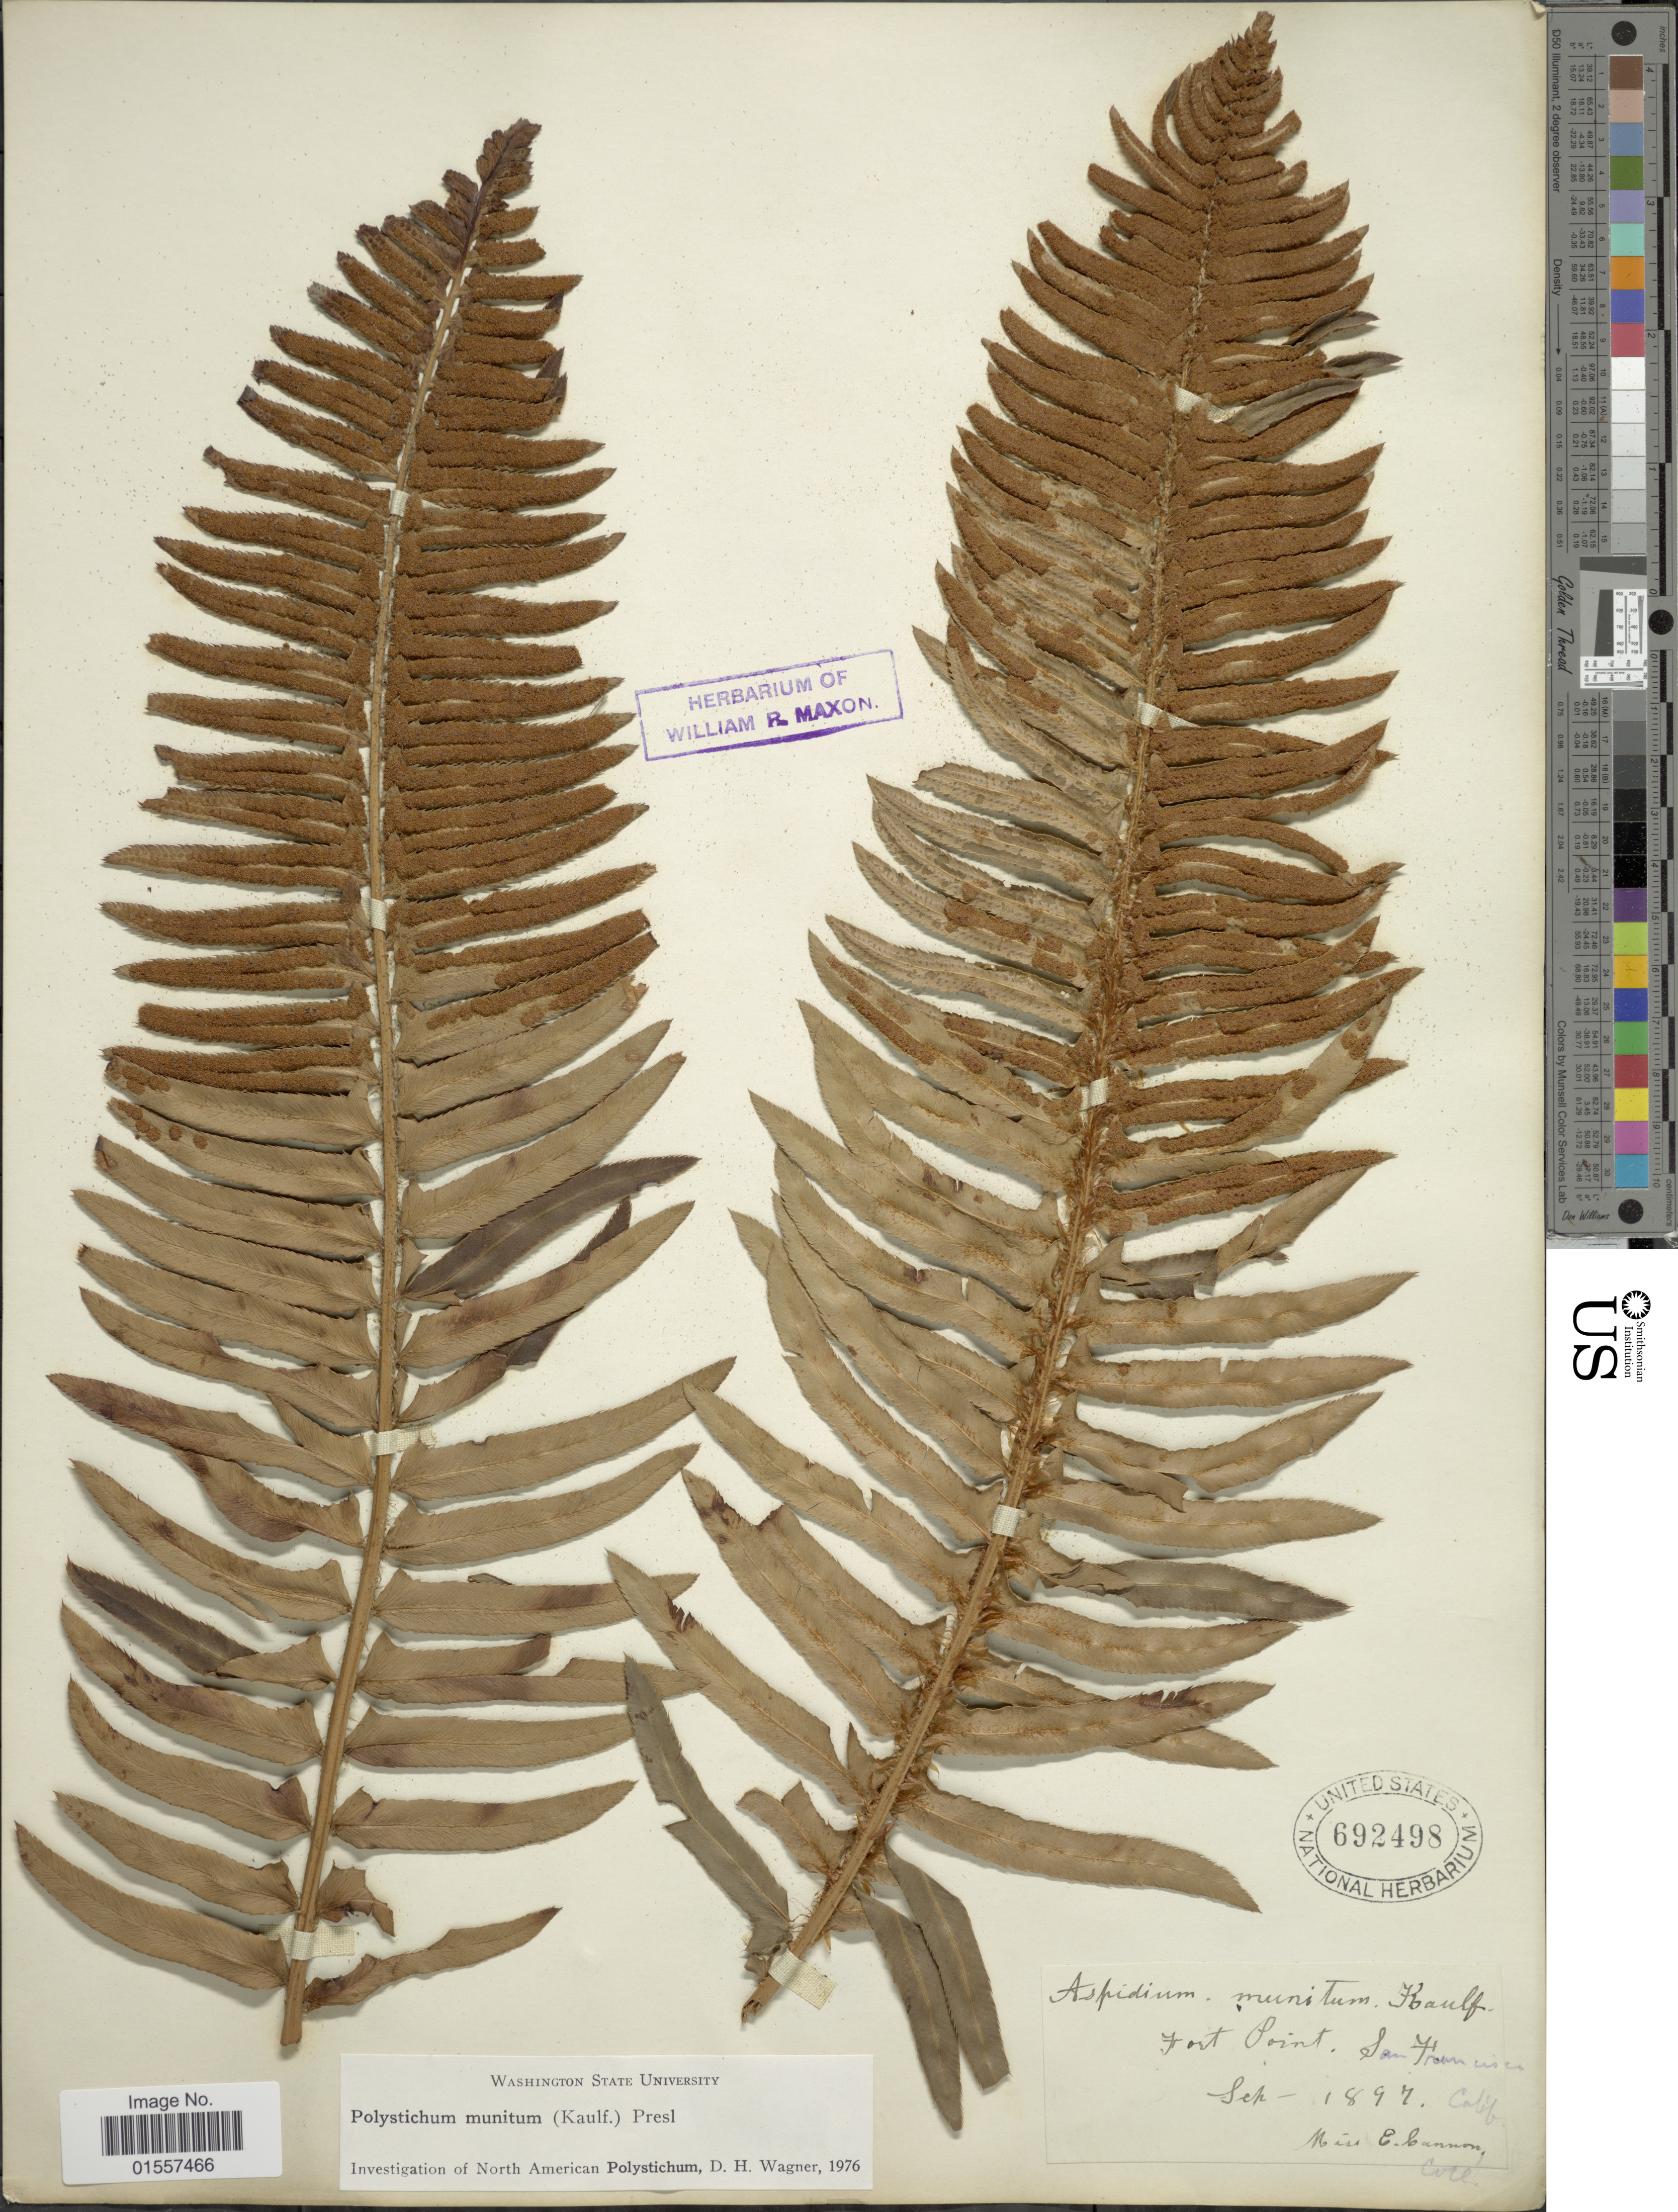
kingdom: Plantae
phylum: Tracheophyta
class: Polypodiopsida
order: Polypodiales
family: Dryopteridaceae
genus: Polystichum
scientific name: Polystichum munitum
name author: (Kaulf.) C. Presl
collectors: E. Cannon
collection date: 1897-09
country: United States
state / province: California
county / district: San Francisco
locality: Fort Point, San Francisco, Cali.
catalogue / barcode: US 692498